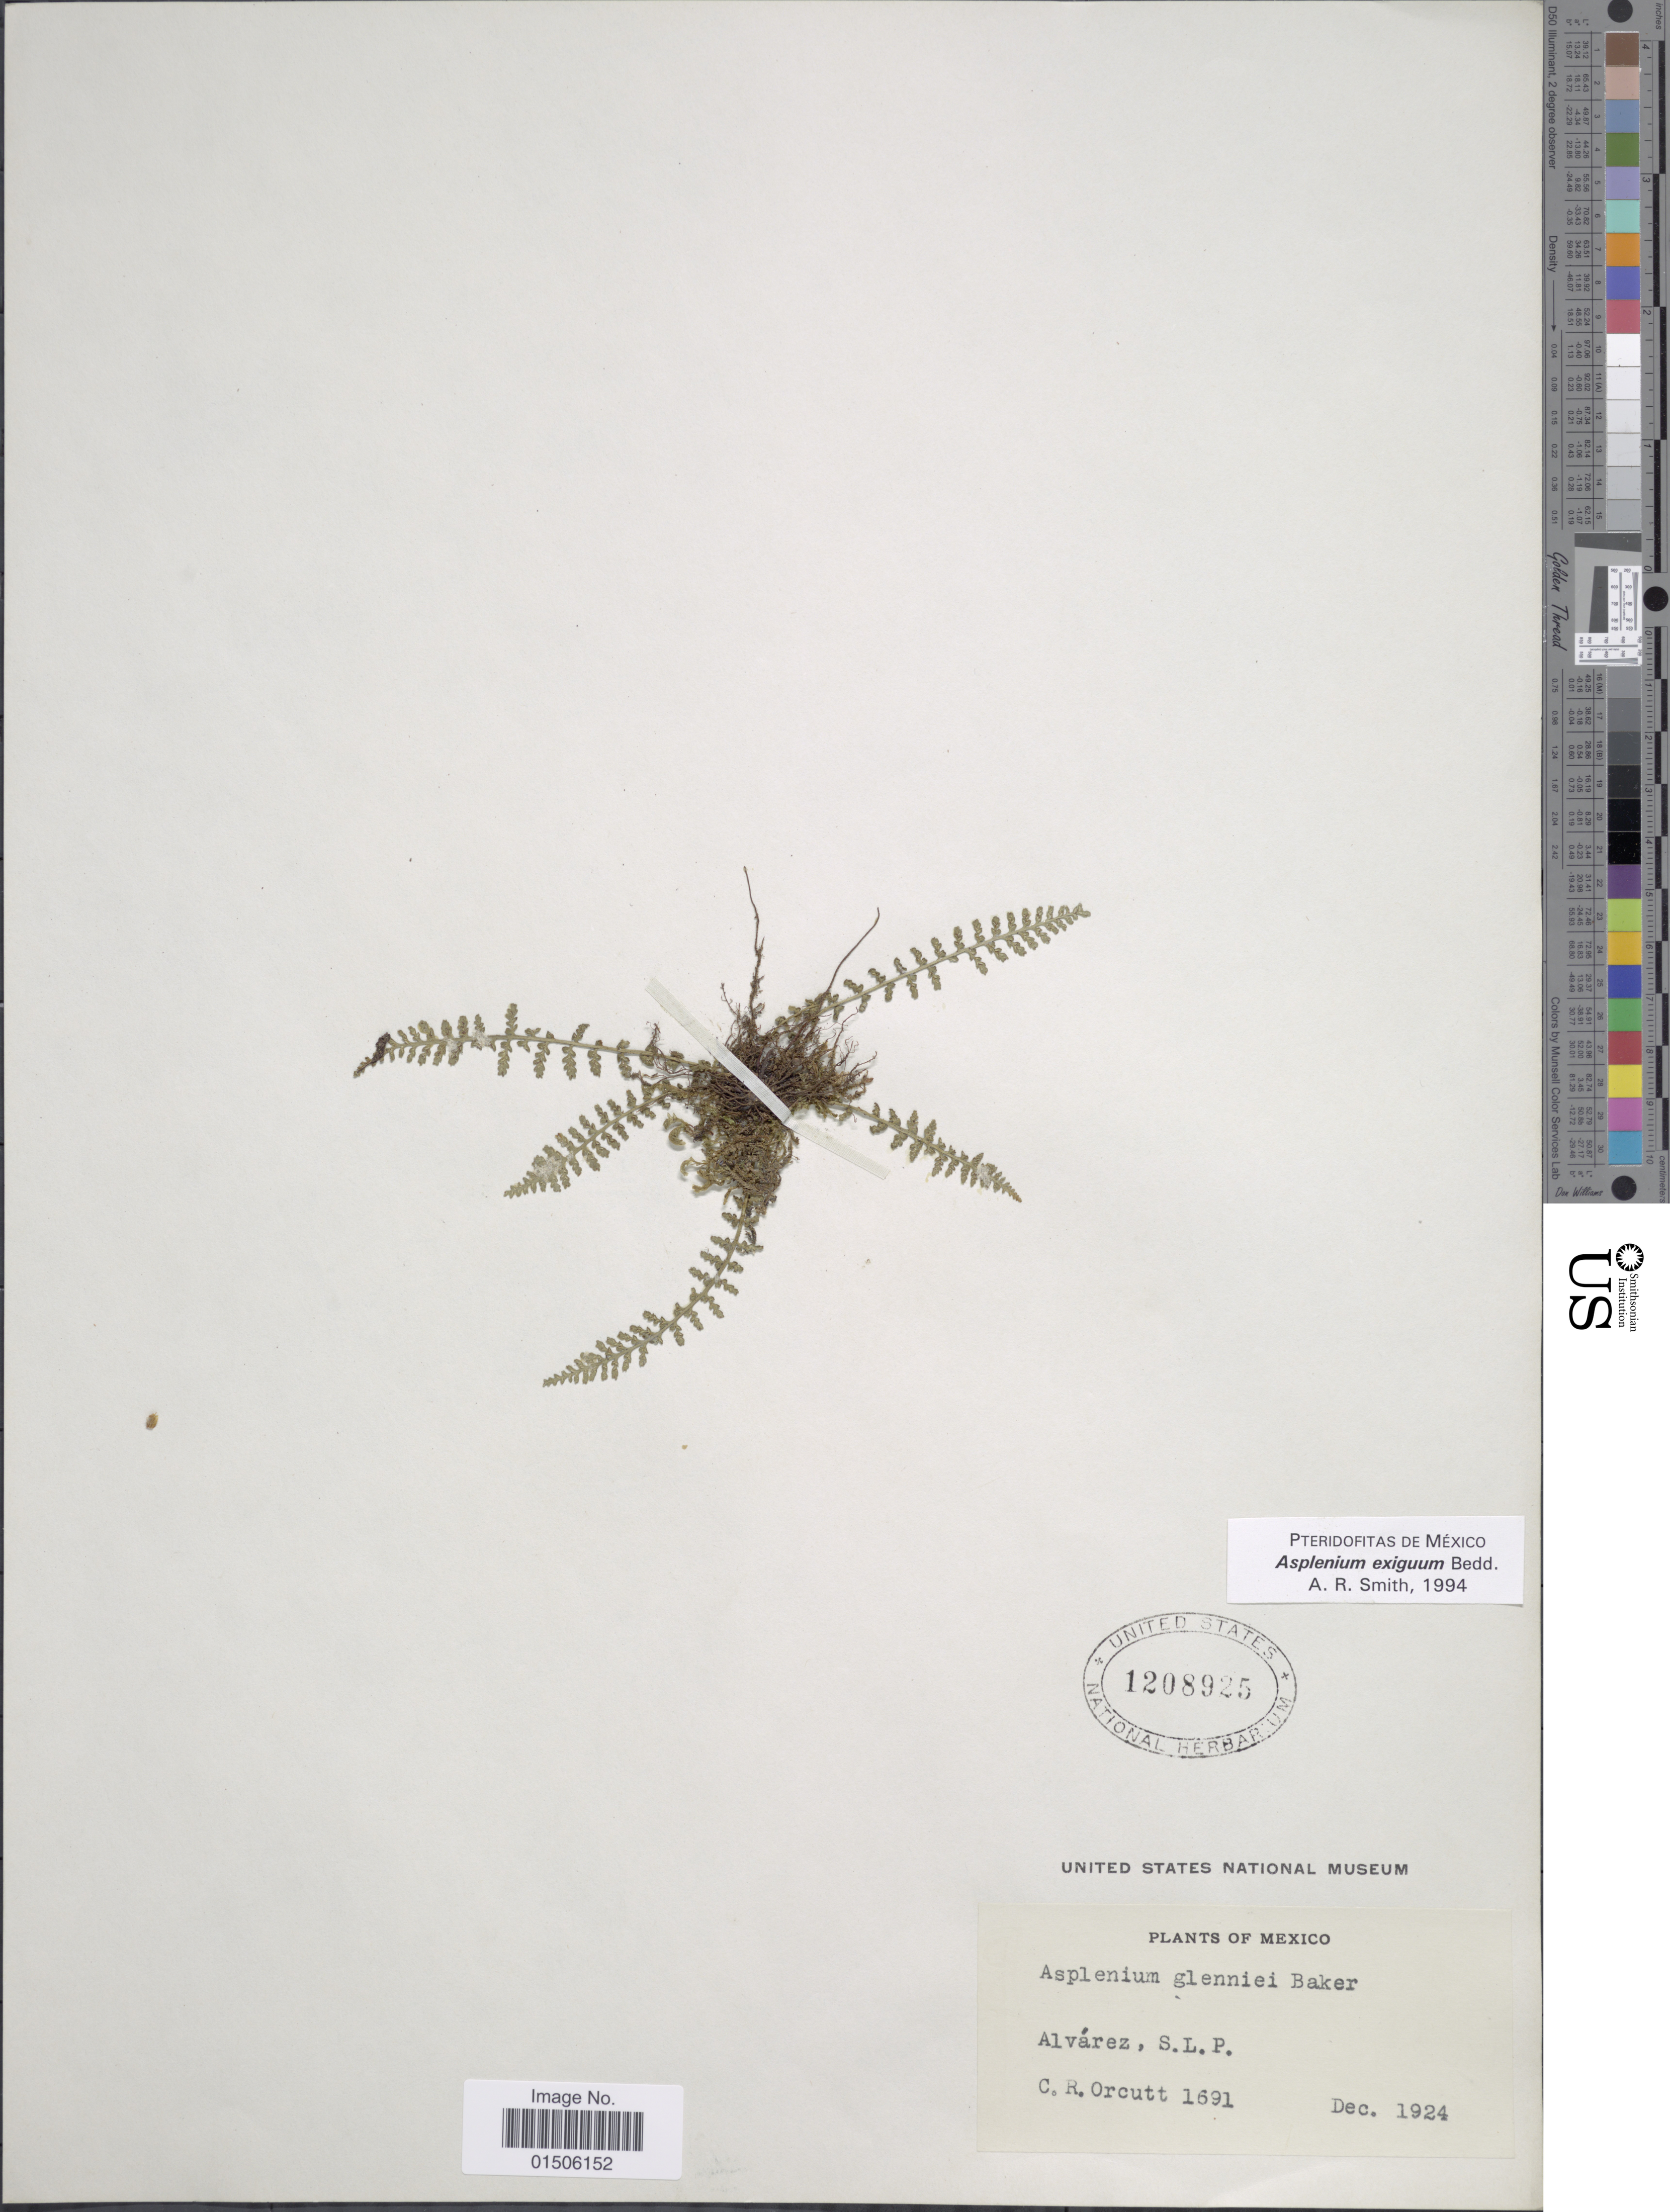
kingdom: Plantae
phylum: Tracheophyta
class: Polypodiopsida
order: Polypodiales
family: Aspleniaceae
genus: Asplenium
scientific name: Asplenium exiguum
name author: Bedd.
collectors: C. R. Orcutt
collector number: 1691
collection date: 1924-12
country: Mexico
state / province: San Luis Potosí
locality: Alvárez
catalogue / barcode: US 1208925